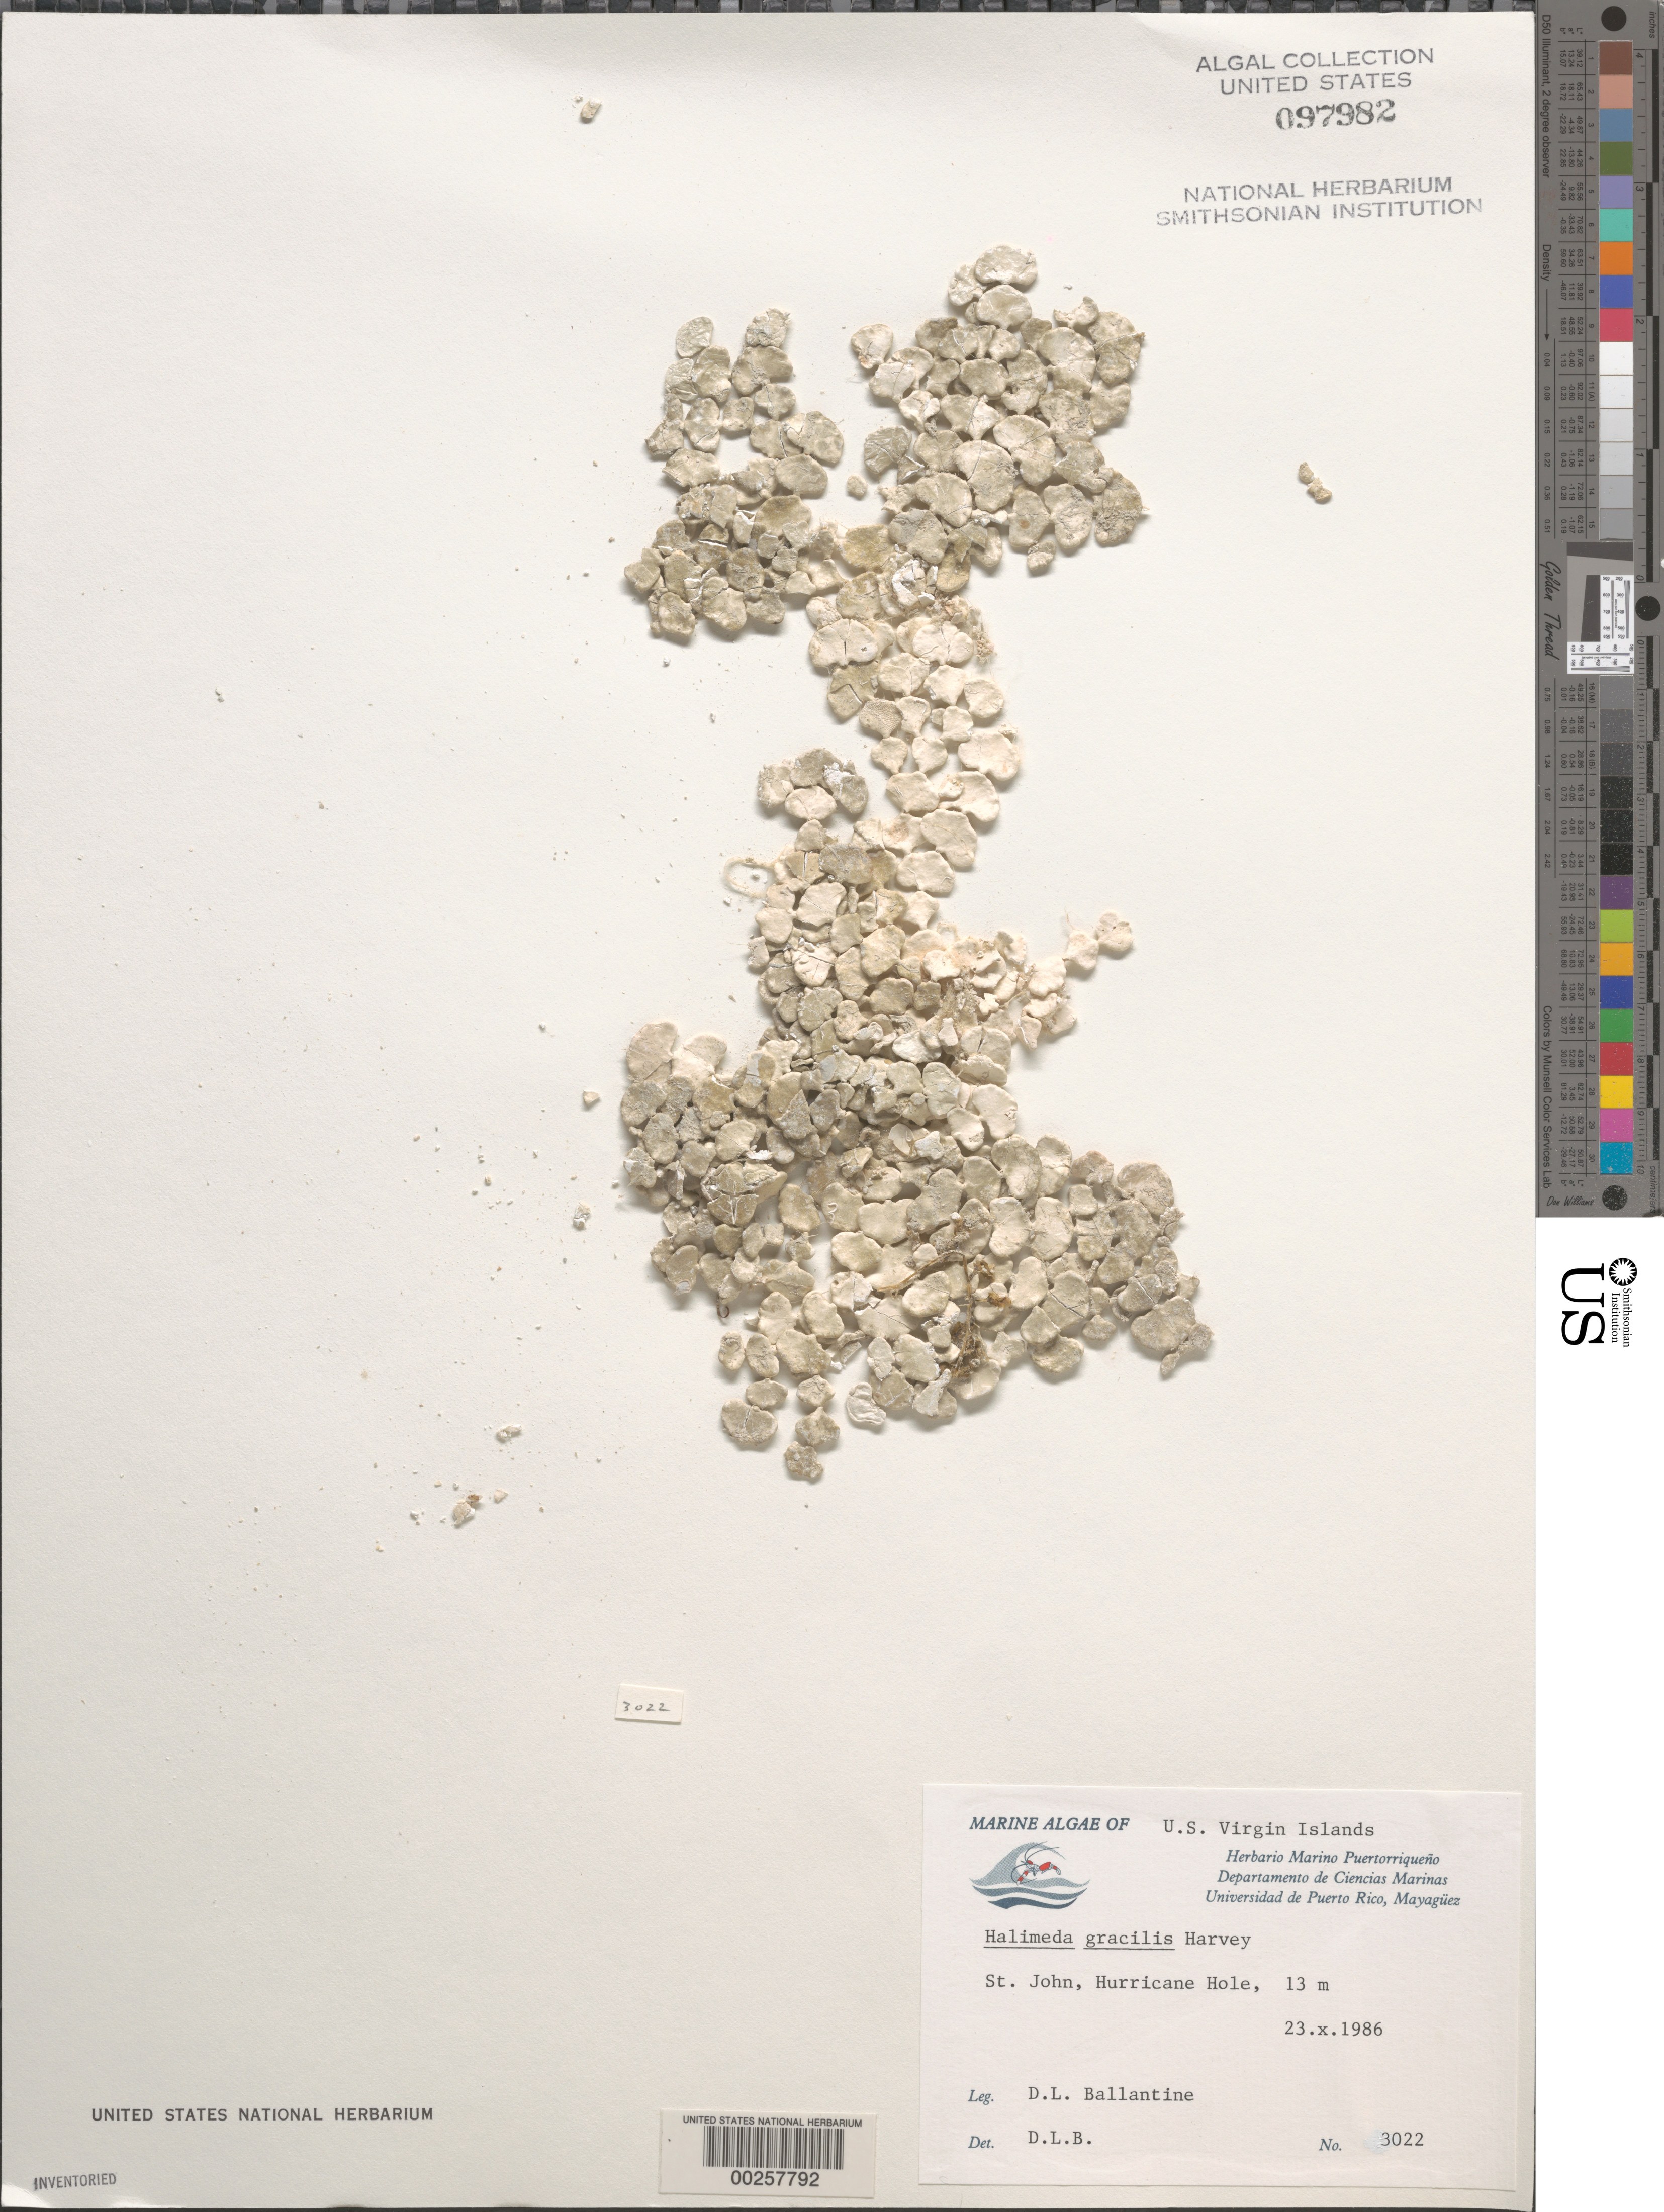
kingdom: Plantae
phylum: Chlorophyta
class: Ulvophyceae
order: Bryopsidales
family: Halimedaceae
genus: Halimeda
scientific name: Halimeda gracilis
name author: Harv. ex J. Agardh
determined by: Ballantine, D. L.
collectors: D.L. Ballantine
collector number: DLB 3022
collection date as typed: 23 Oct 1986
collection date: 1986-10-23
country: U.S. Virgin Islands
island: St. John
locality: Hurricane Hole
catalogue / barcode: US 97982